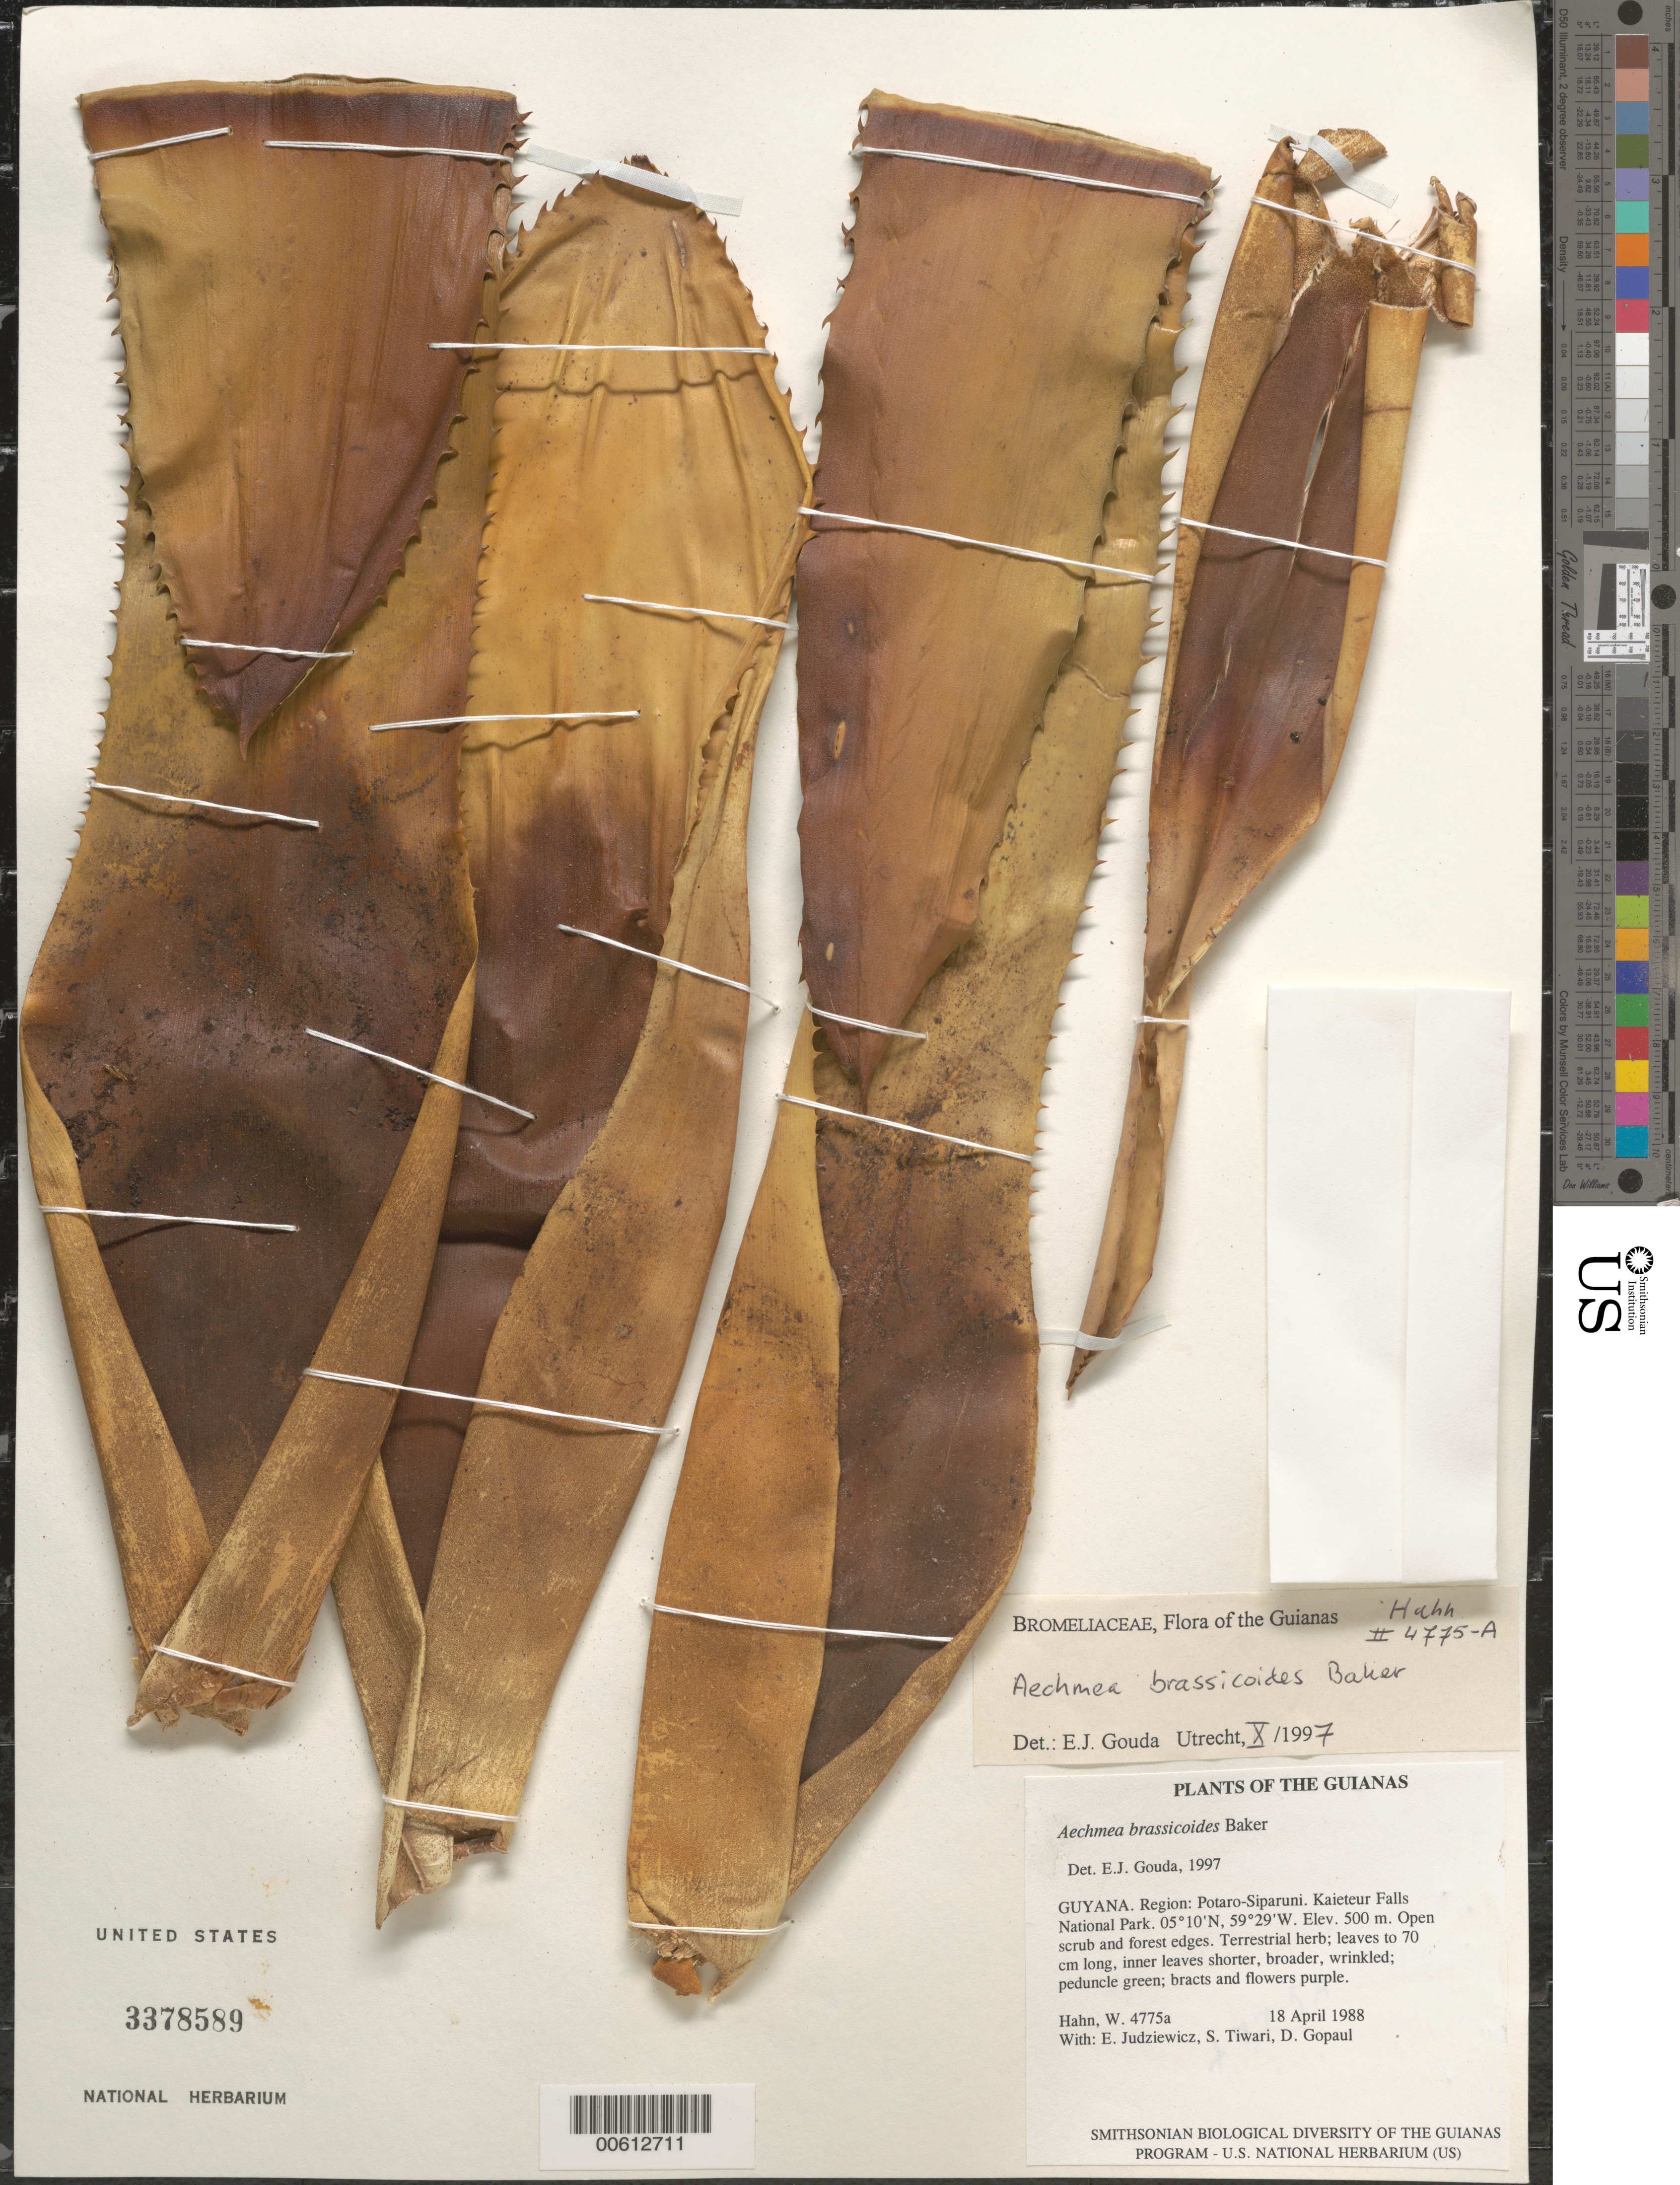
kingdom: Plantae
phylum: Tracheophyta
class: Liliopsida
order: Poales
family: Bromeliaceae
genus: Aechmea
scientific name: Aechmea brassicoides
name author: Baker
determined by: Gouda, E. J.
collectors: W. Hahn, E. J. Judziewicz, S. Tiwari & D. Gopaul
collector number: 4775 a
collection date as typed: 18 April 1988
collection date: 1988-04-18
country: Guyana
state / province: Potaro-Siparuni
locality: Kaieteur Falls National Park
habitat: Open scrub and forest edges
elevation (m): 500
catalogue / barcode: US 3378589